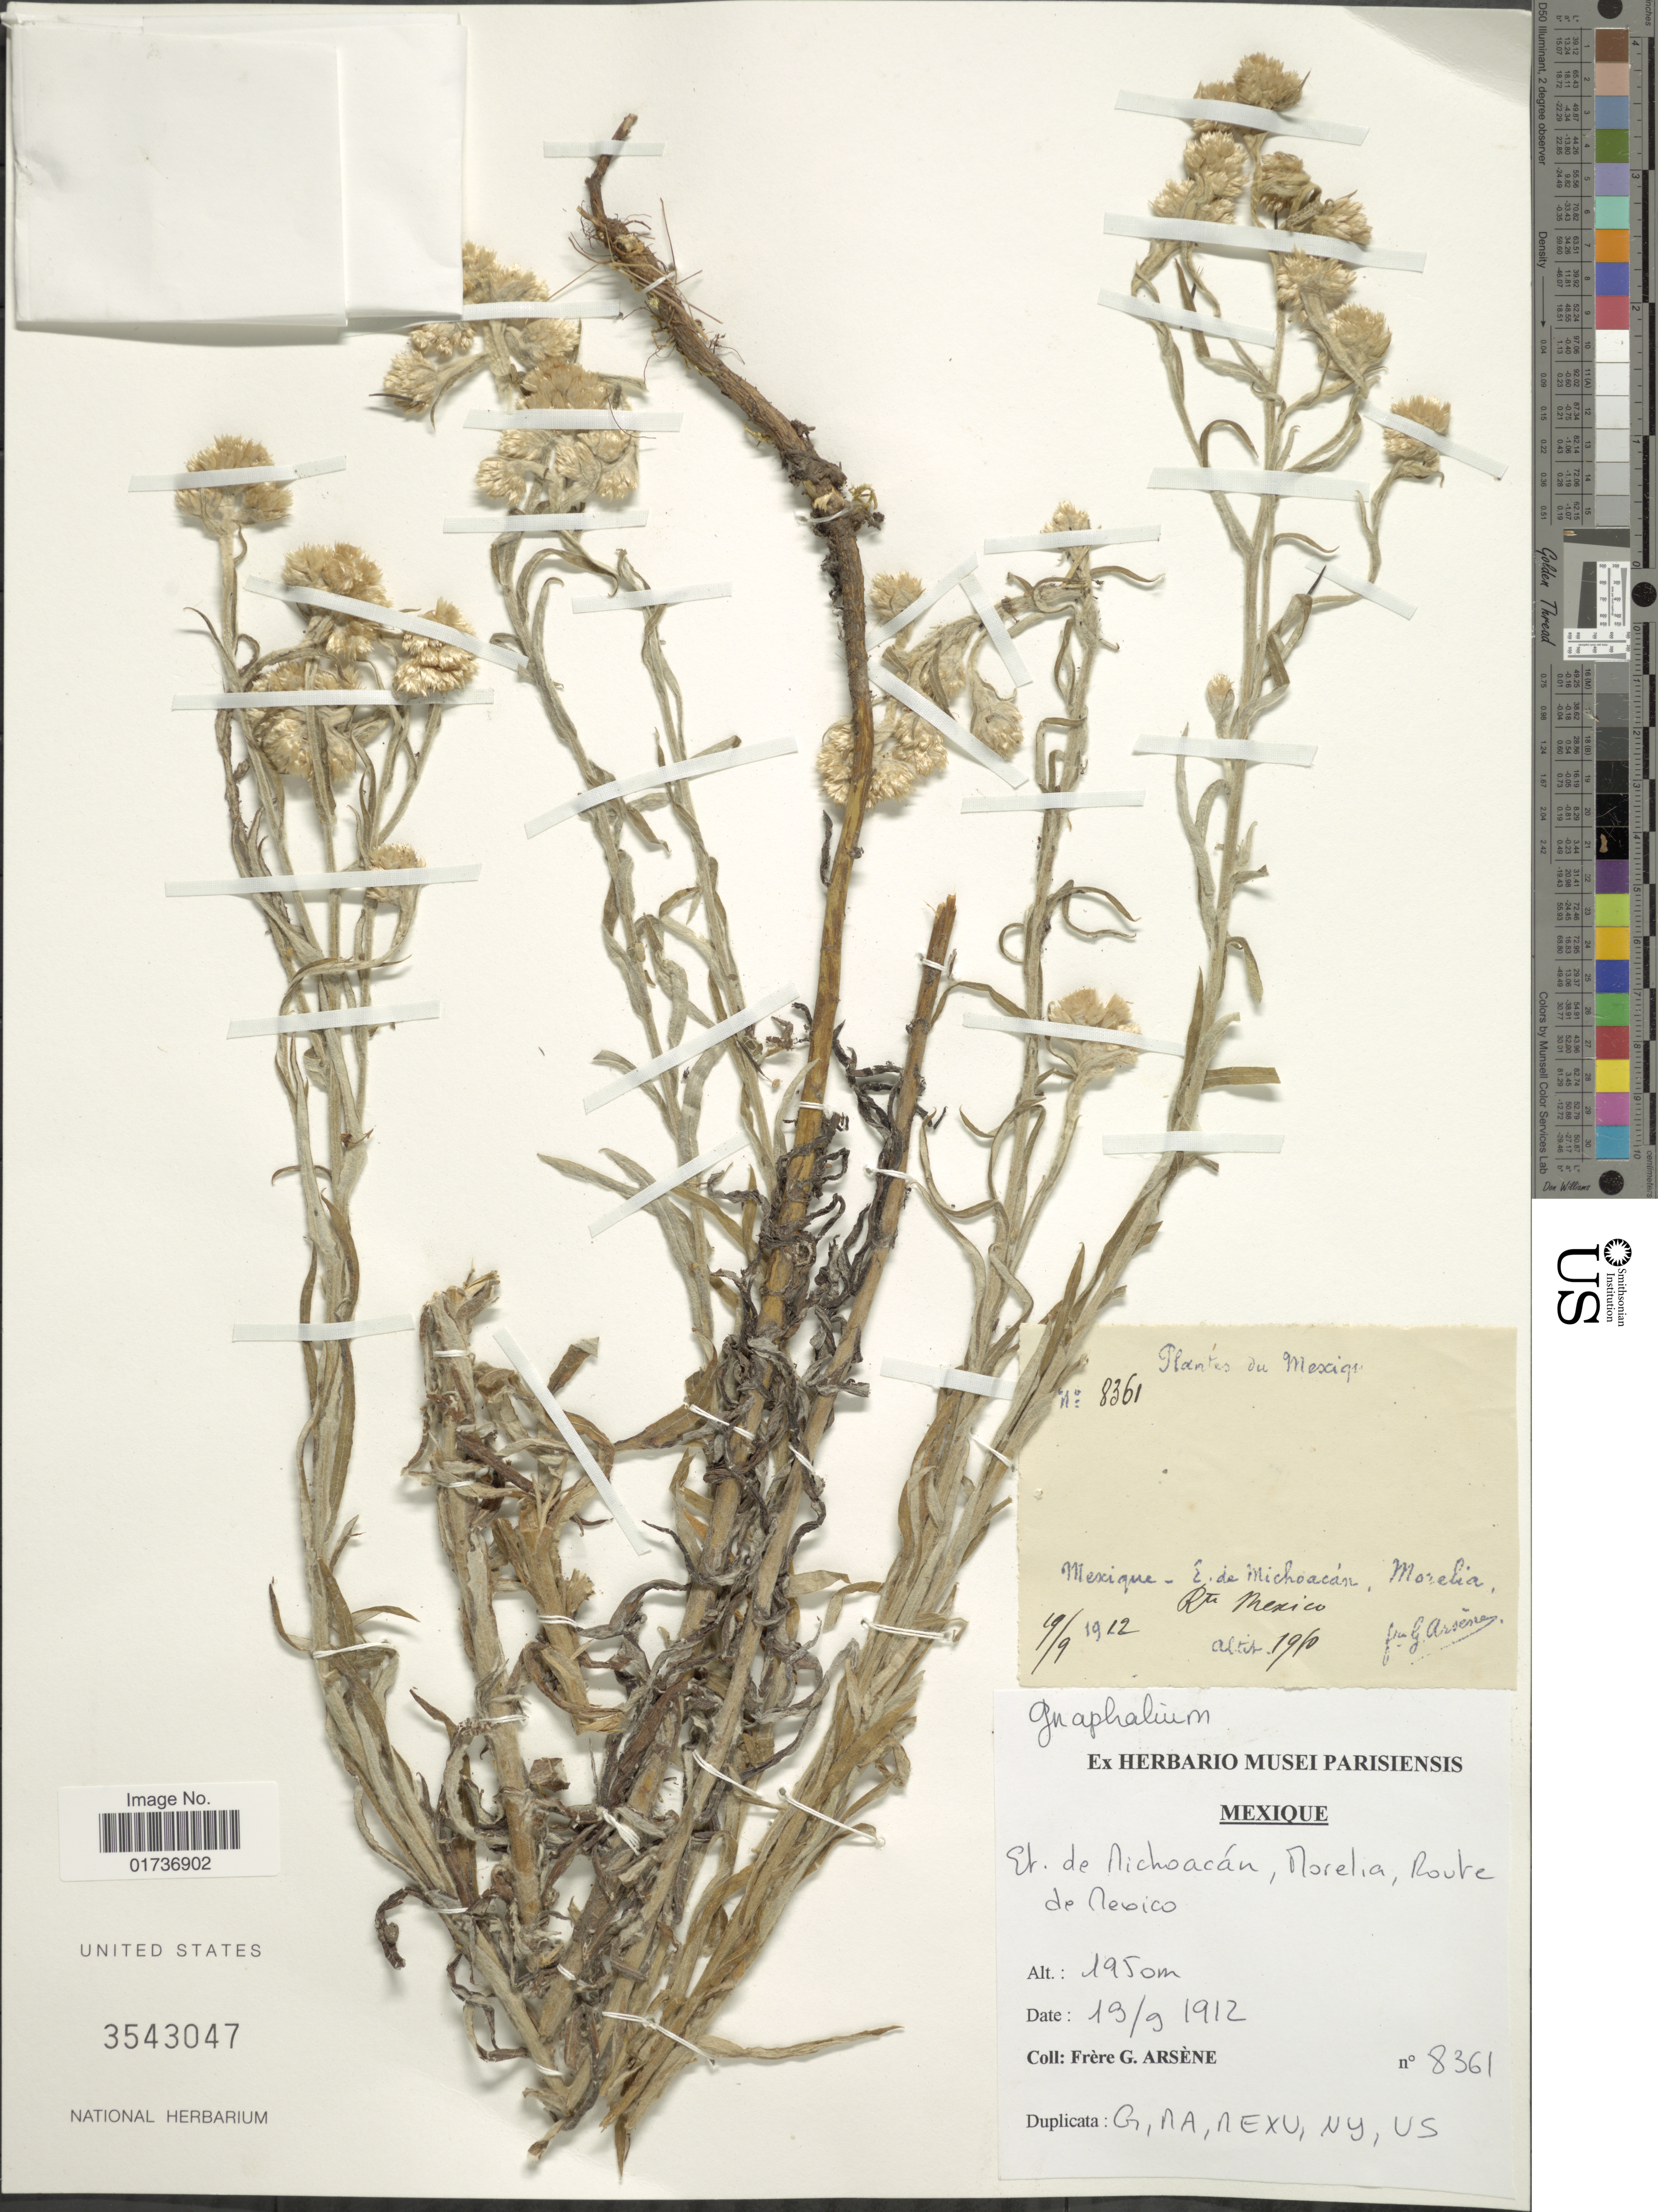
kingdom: Plantae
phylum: Tracheophyta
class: Magnoliopsida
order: Asterales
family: Asteraceae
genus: Gnaphalium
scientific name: Gnaphalium sp.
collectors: Bro. G. Arsène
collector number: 8361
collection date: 1912-09-19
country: Mexico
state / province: Michoacán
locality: Et de Michoacán, Morelia, route de Mexico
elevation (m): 1950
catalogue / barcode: US 3543047